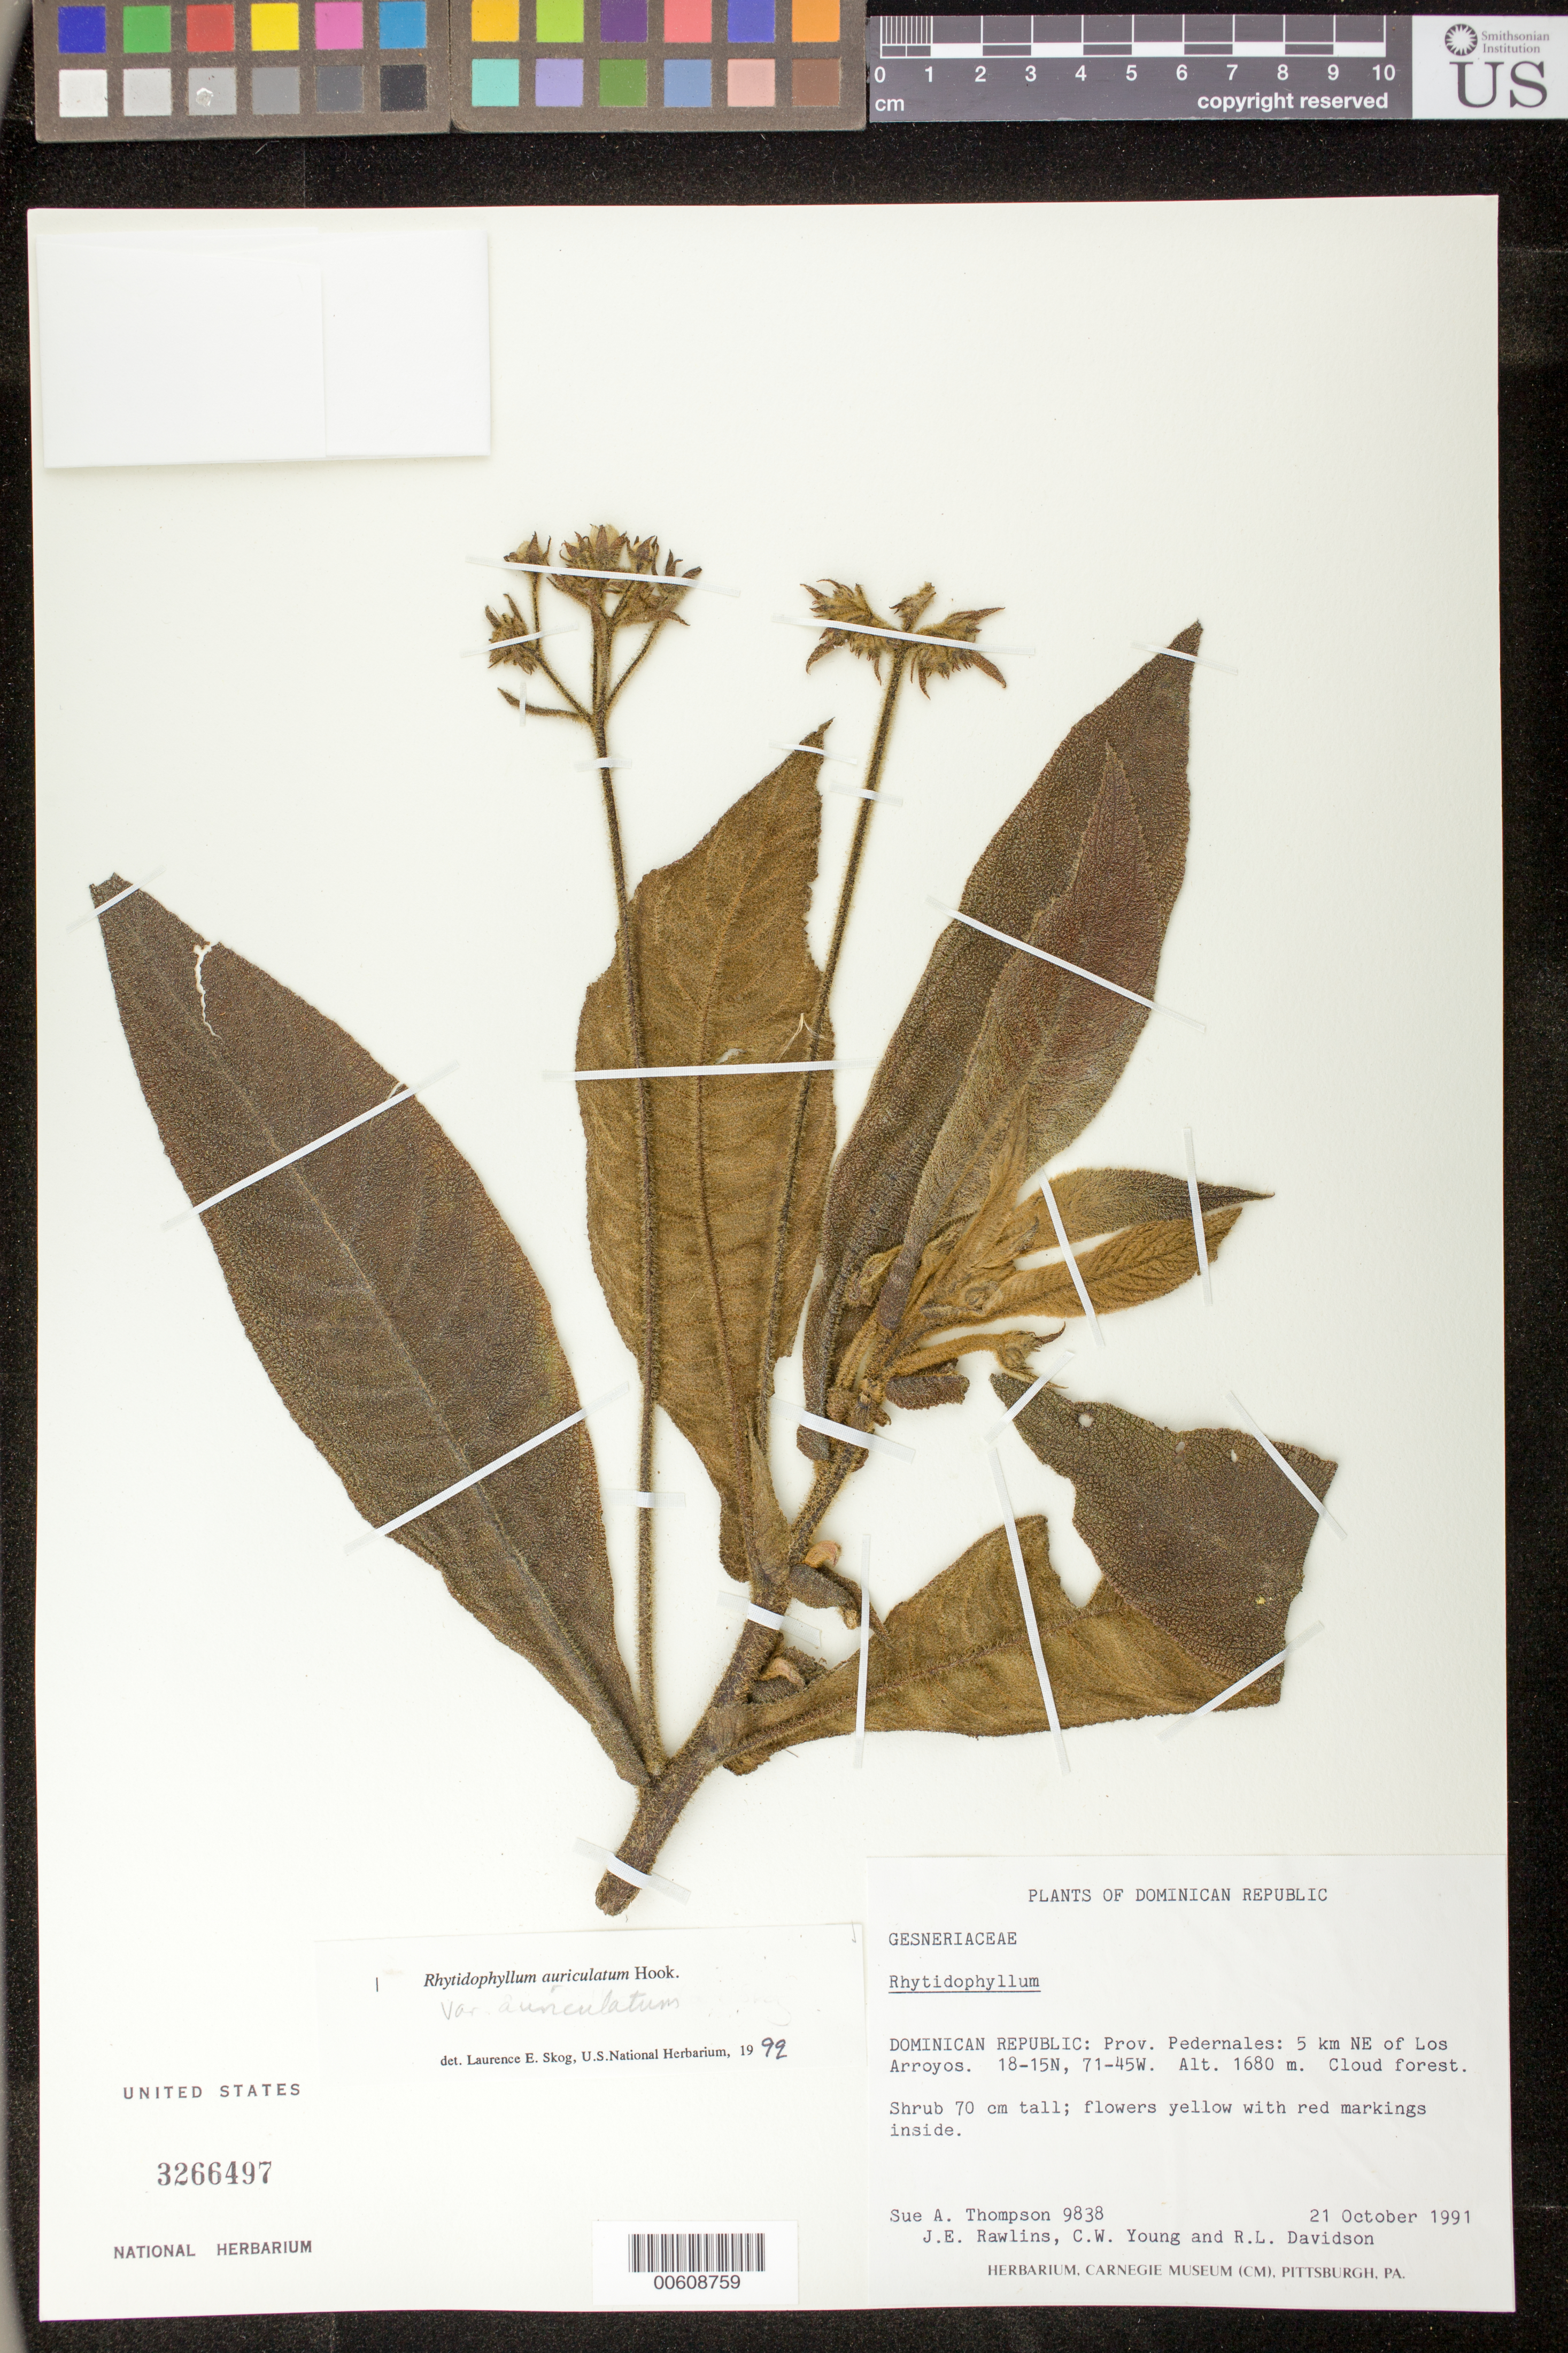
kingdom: Plantae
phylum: Tracheophyta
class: Magnoliopsida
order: Lamiales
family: Gesneriaceae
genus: Rhytidophyllum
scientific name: Rhytidophyllum auriculatum var. angustatum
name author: Urb.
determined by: Skog, Laurence E.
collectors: S. A. Thompson, J. Rawlins, C. Young & R. Davidson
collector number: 9838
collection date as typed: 21 Oct 1991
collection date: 1991-10-21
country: Dominican Republic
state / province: Pedernales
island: Hispaniola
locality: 5 km NE of Los Arroyos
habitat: Cloud forest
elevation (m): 1680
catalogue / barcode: US 3266497